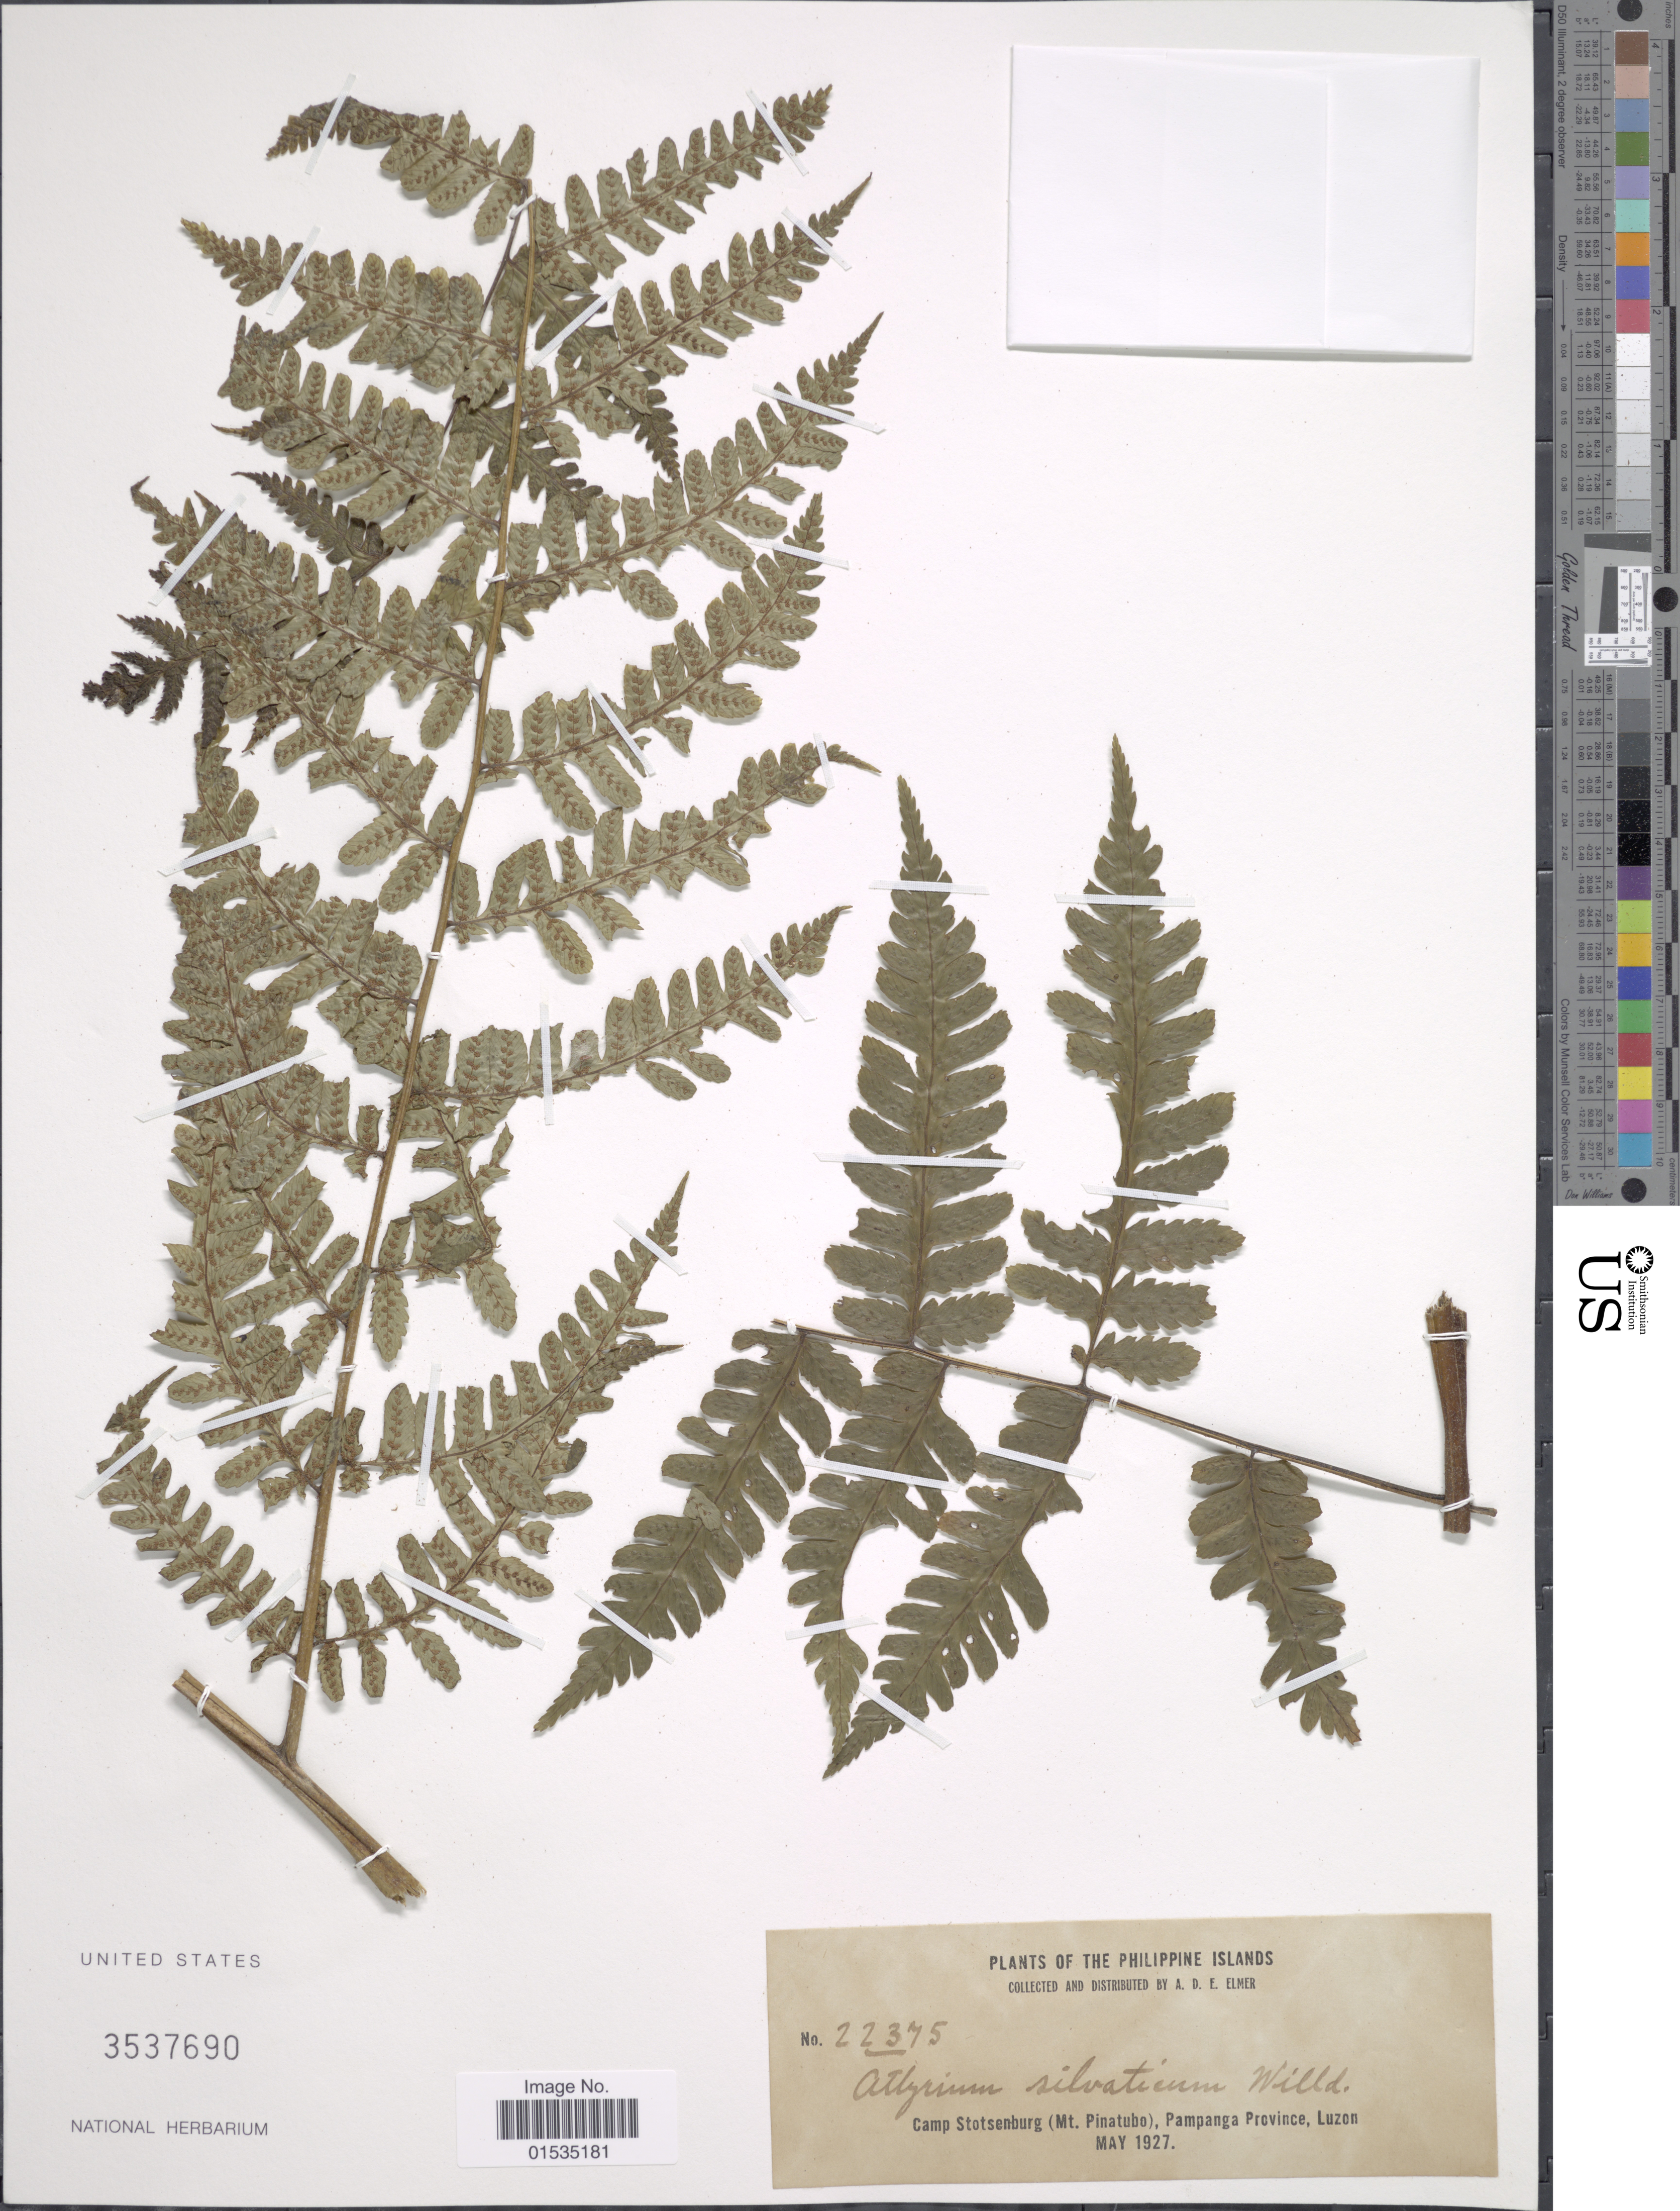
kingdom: Plantae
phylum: Tracheophyta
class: Polypodiopsida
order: Polypodiales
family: Athyriaceae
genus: Diplazium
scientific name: Diplazium sibiricum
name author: (Turcz. ex Kunze) Sa. Kurata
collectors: A. D. E. Elmer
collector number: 22375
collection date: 1927-05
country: Philippines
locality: Camp Stotsenburg (Mt. Pinatubo), Pampanga province, Luzon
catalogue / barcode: US 3537690